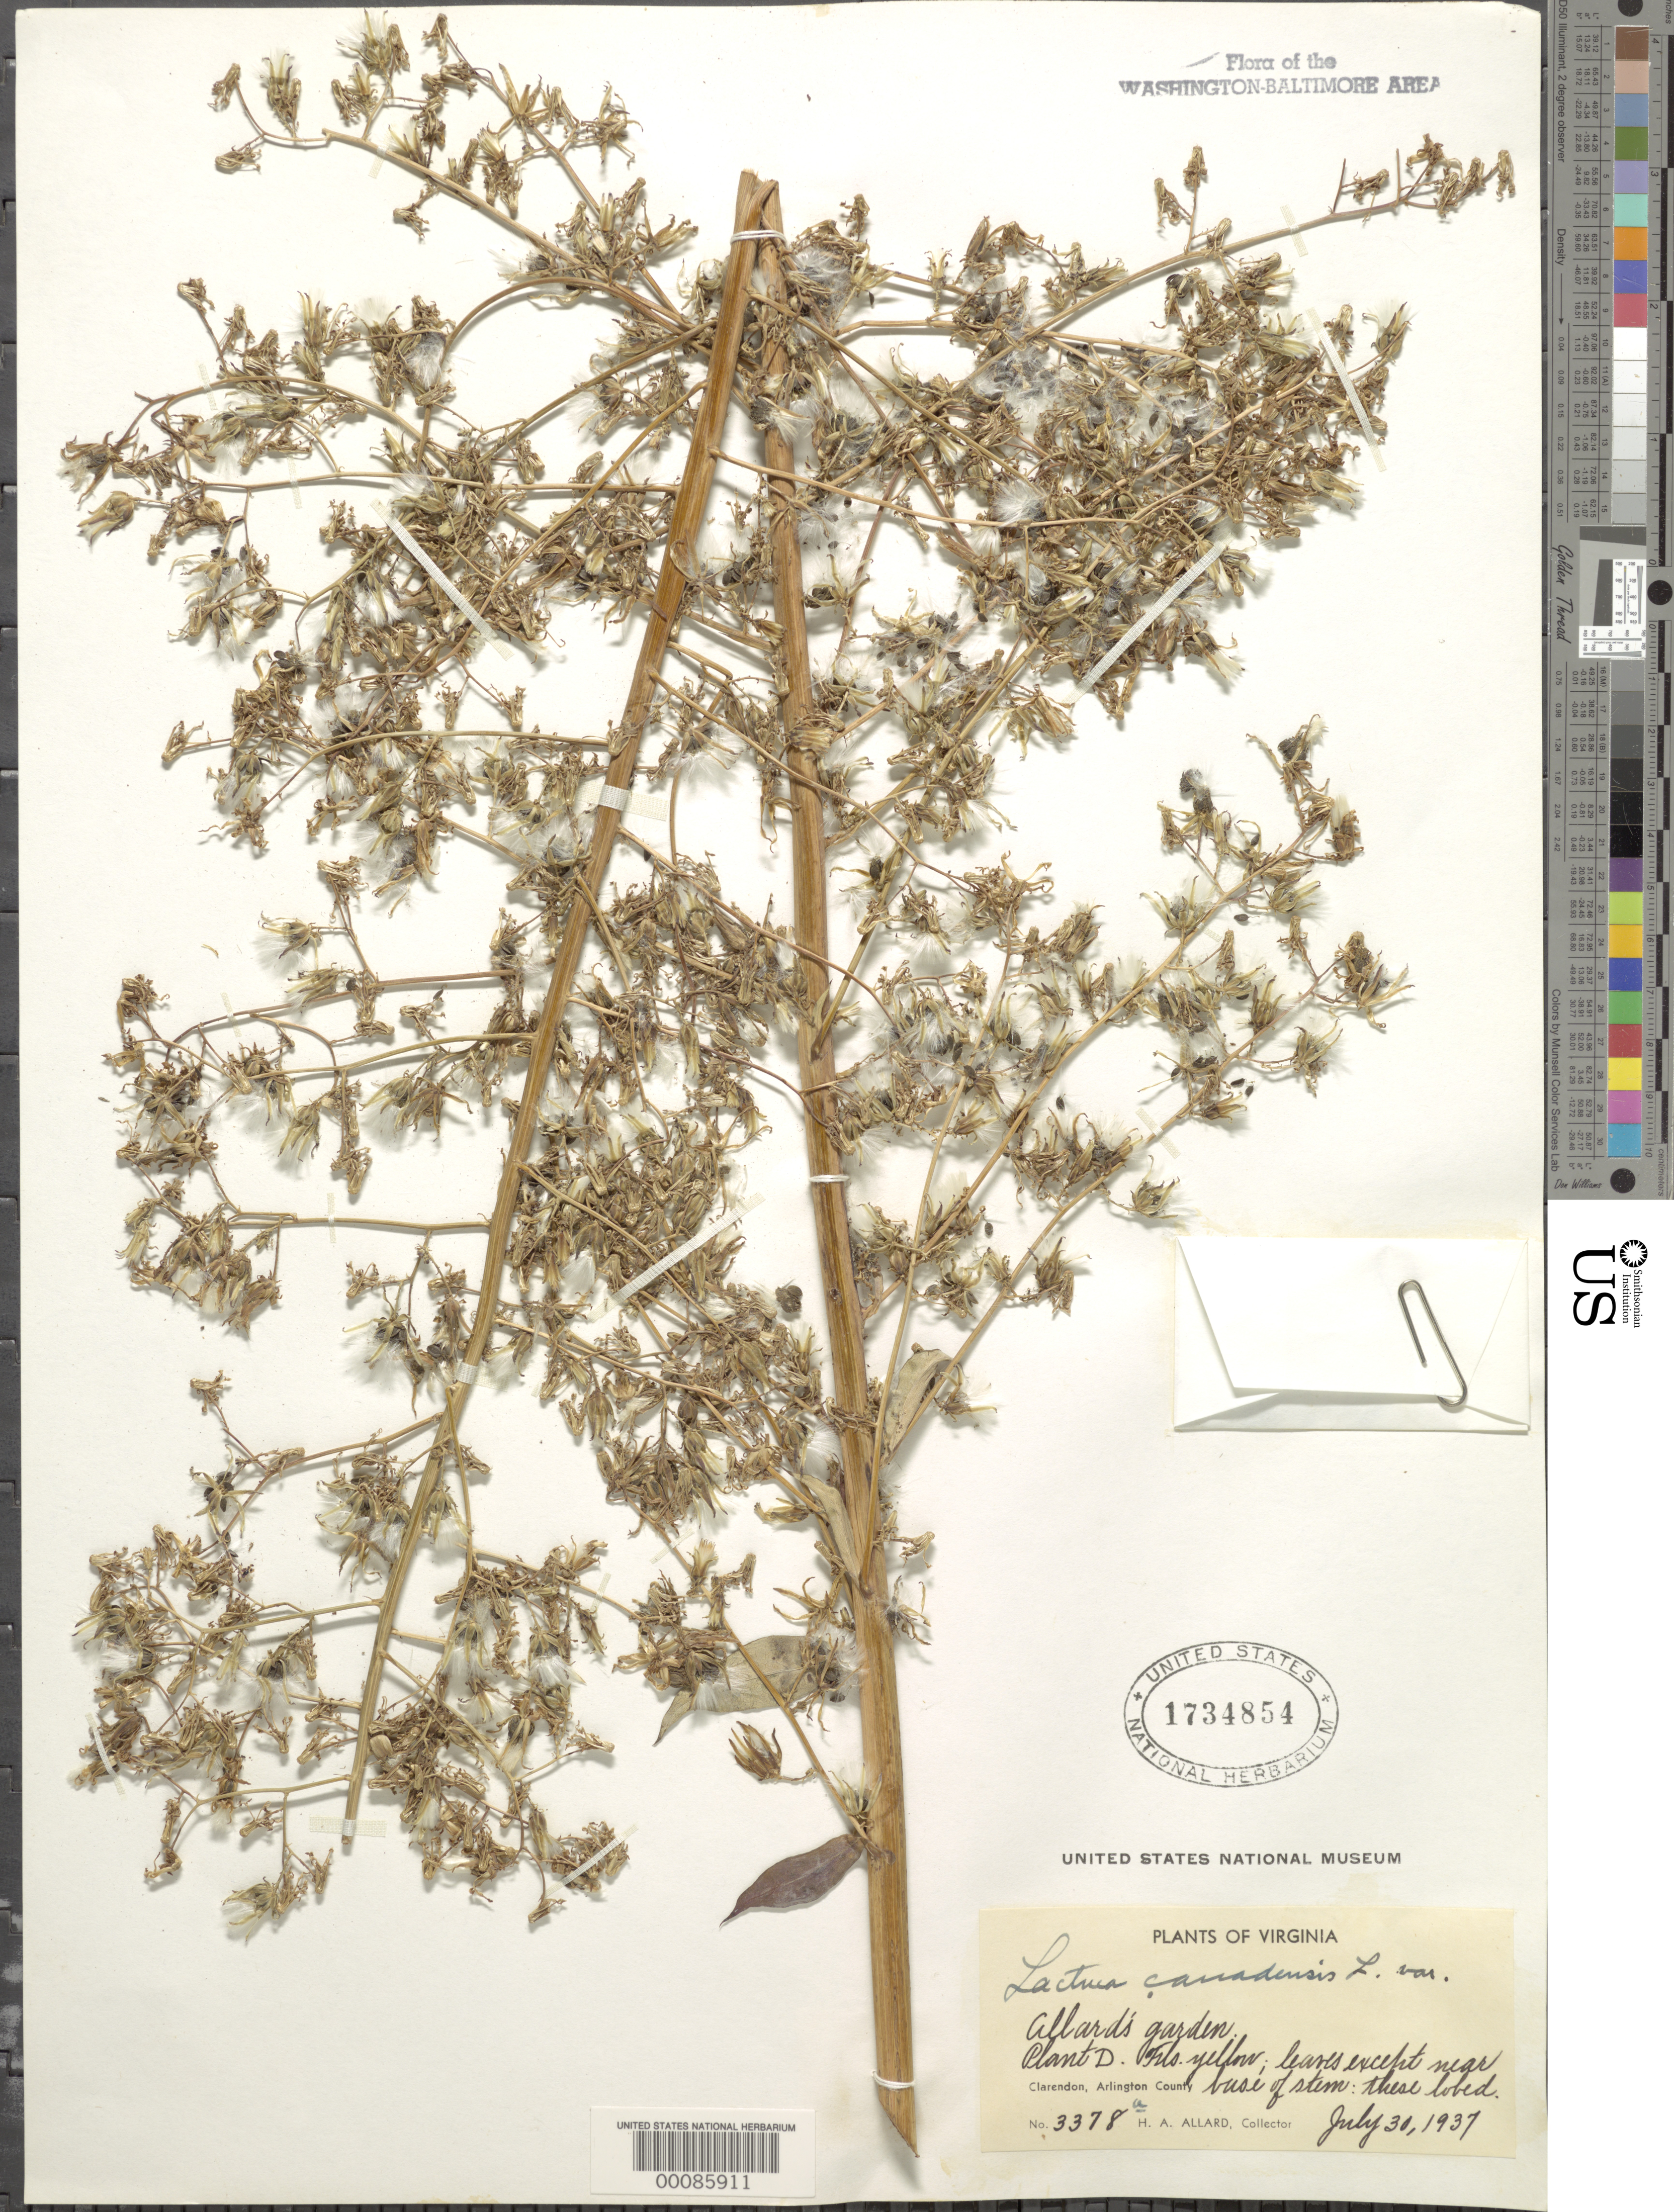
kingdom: Plantae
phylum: Tracheophyta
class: Magnoliopsida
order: Asterales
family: Asteraceae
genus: Lactuca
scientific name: Lactuca canadensis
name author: L.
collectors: H. A. Allard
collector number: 3378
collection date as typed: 30 Jul 1937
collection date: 1937-07-30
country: United States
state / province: Virginia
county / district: Arlington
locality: Allard's garden Clarendon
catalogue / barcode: US 1734854